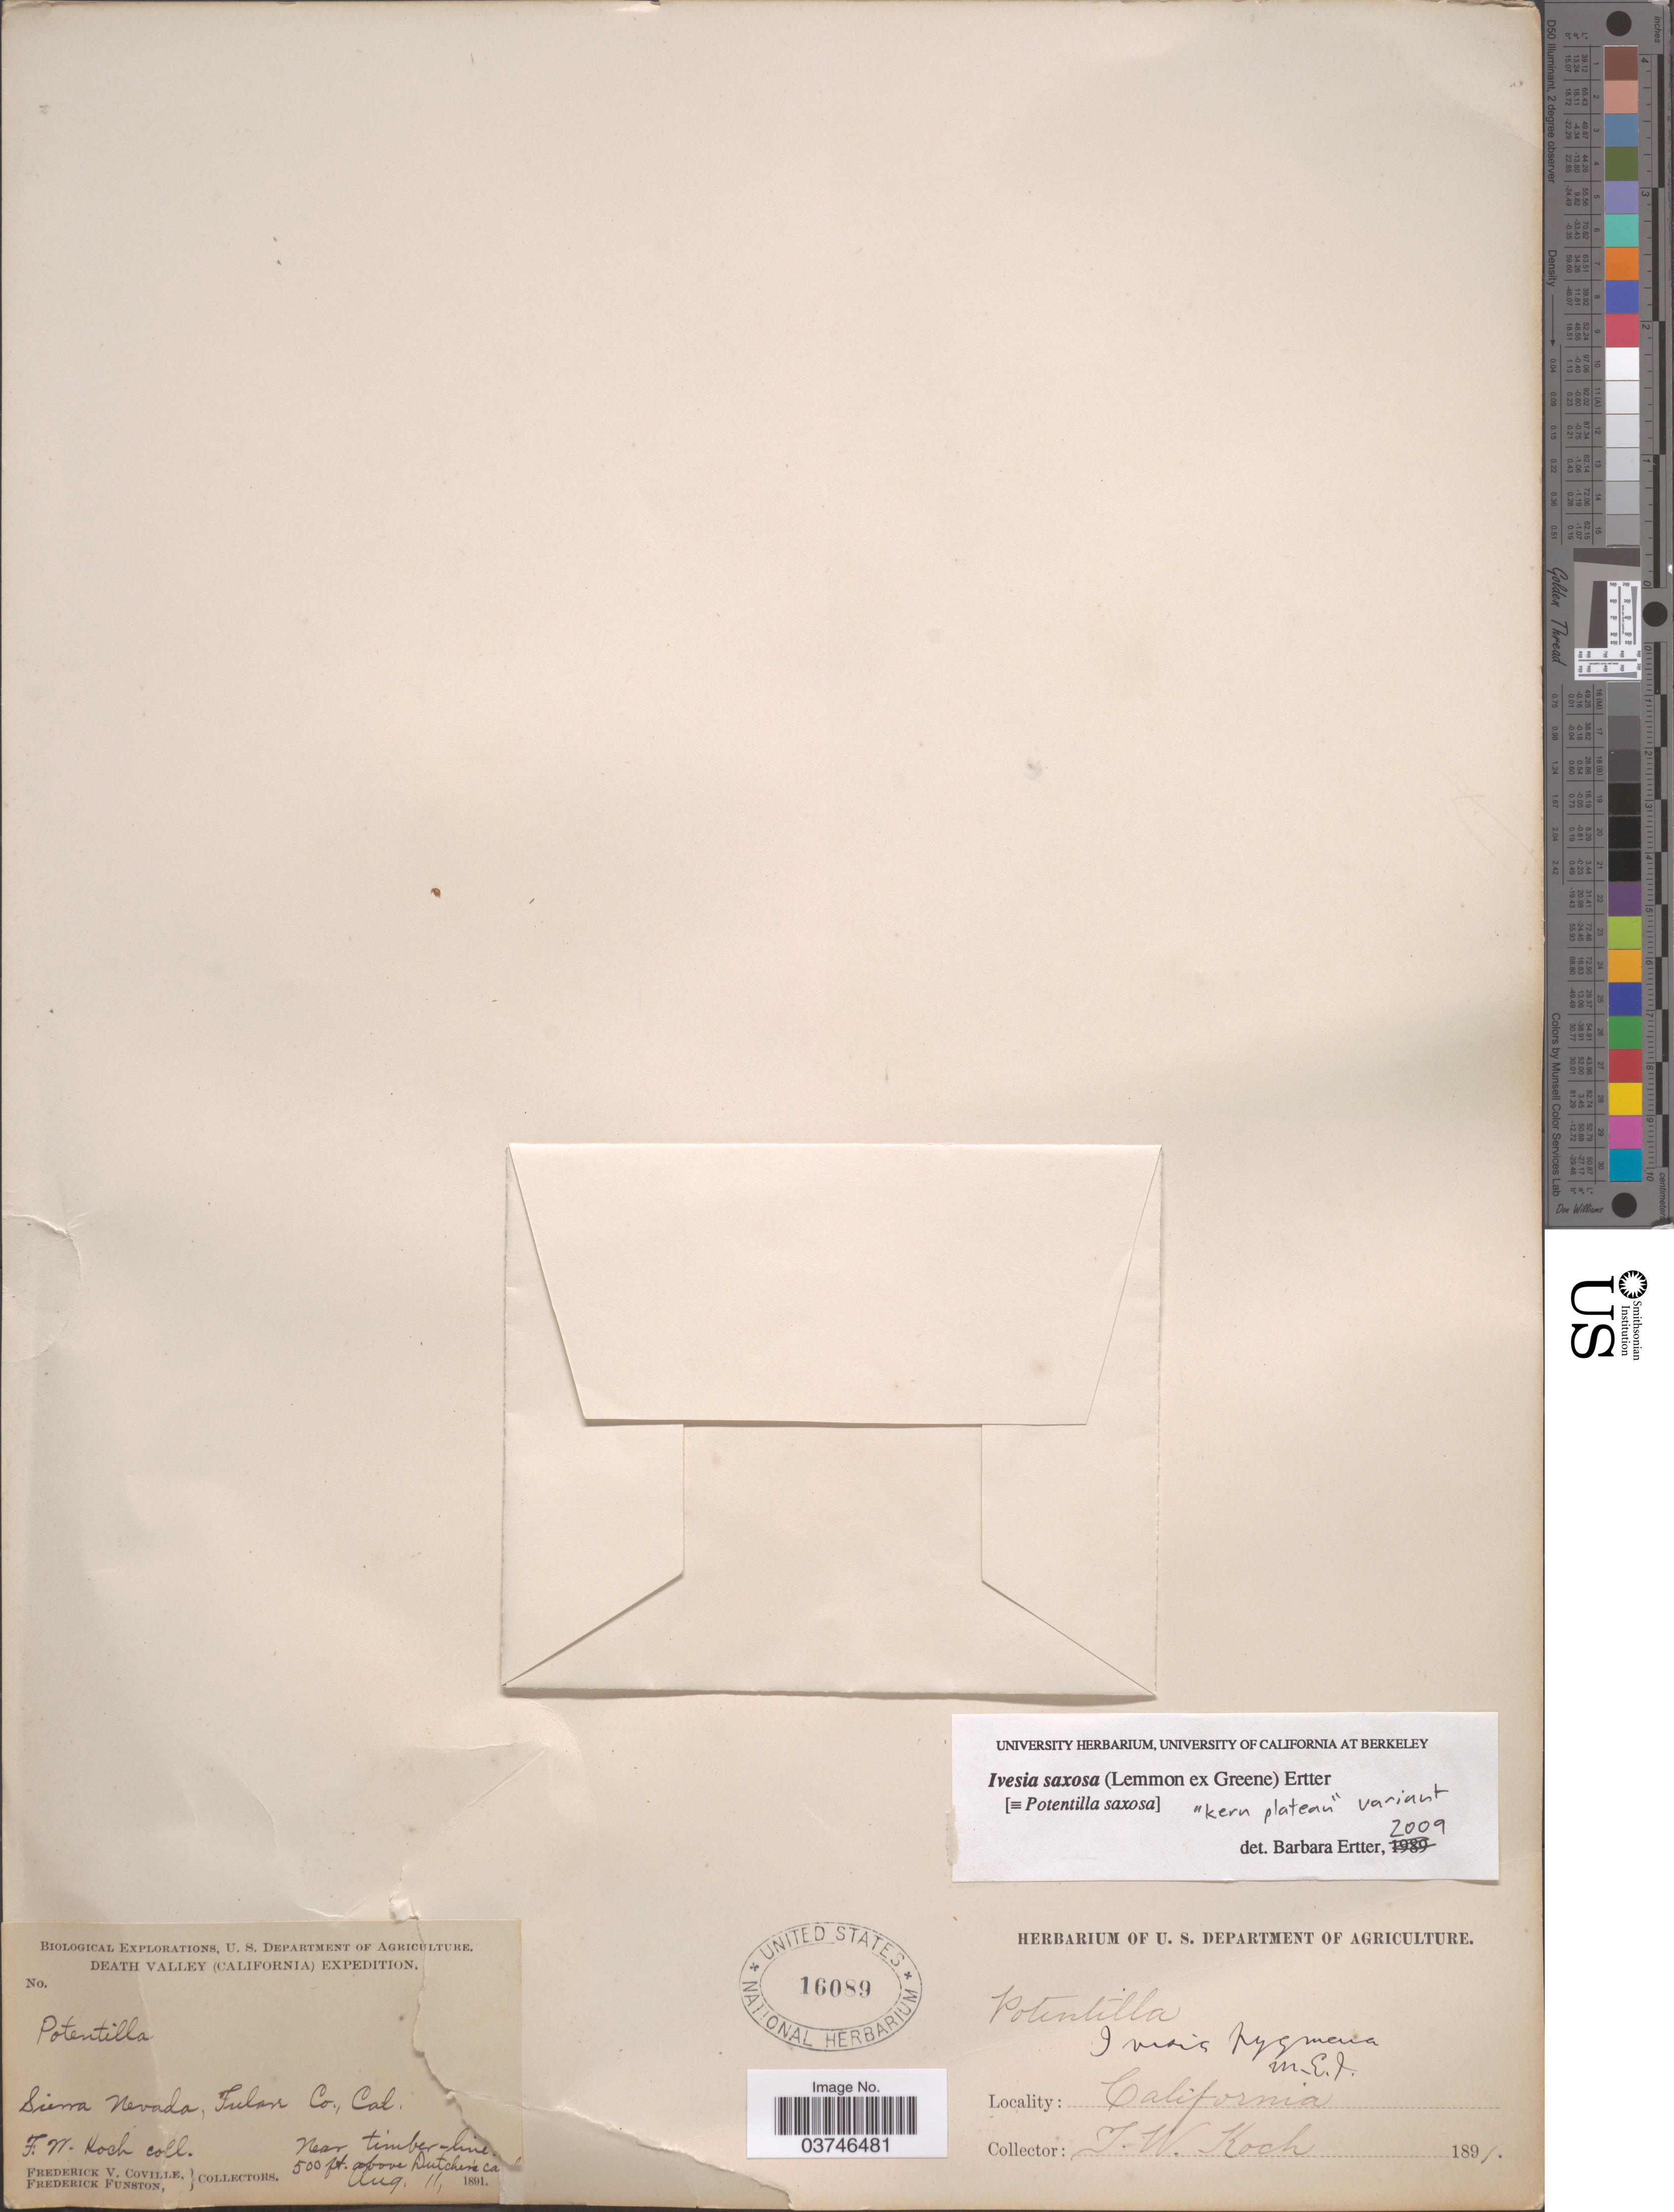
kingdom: Plantae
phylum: Tracheophyta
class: Magnoliopsida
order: Rosales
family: Rosaceae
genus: Potentilla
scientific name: Potentilla saxosa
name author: Lemmon & S.A. Lemmon ex Greene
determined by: Strong, Mark T., (BOT), Smithsonian Institution - National Museum of Natural History (UNITED STATES)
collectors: F. W. Koch, F. V. Coville & F. Funston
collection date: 1891-08-11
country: United States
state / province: California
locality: Daeth Valley. Sierra Nevada, Fulon Co.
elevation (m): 152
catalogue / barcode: US 16089